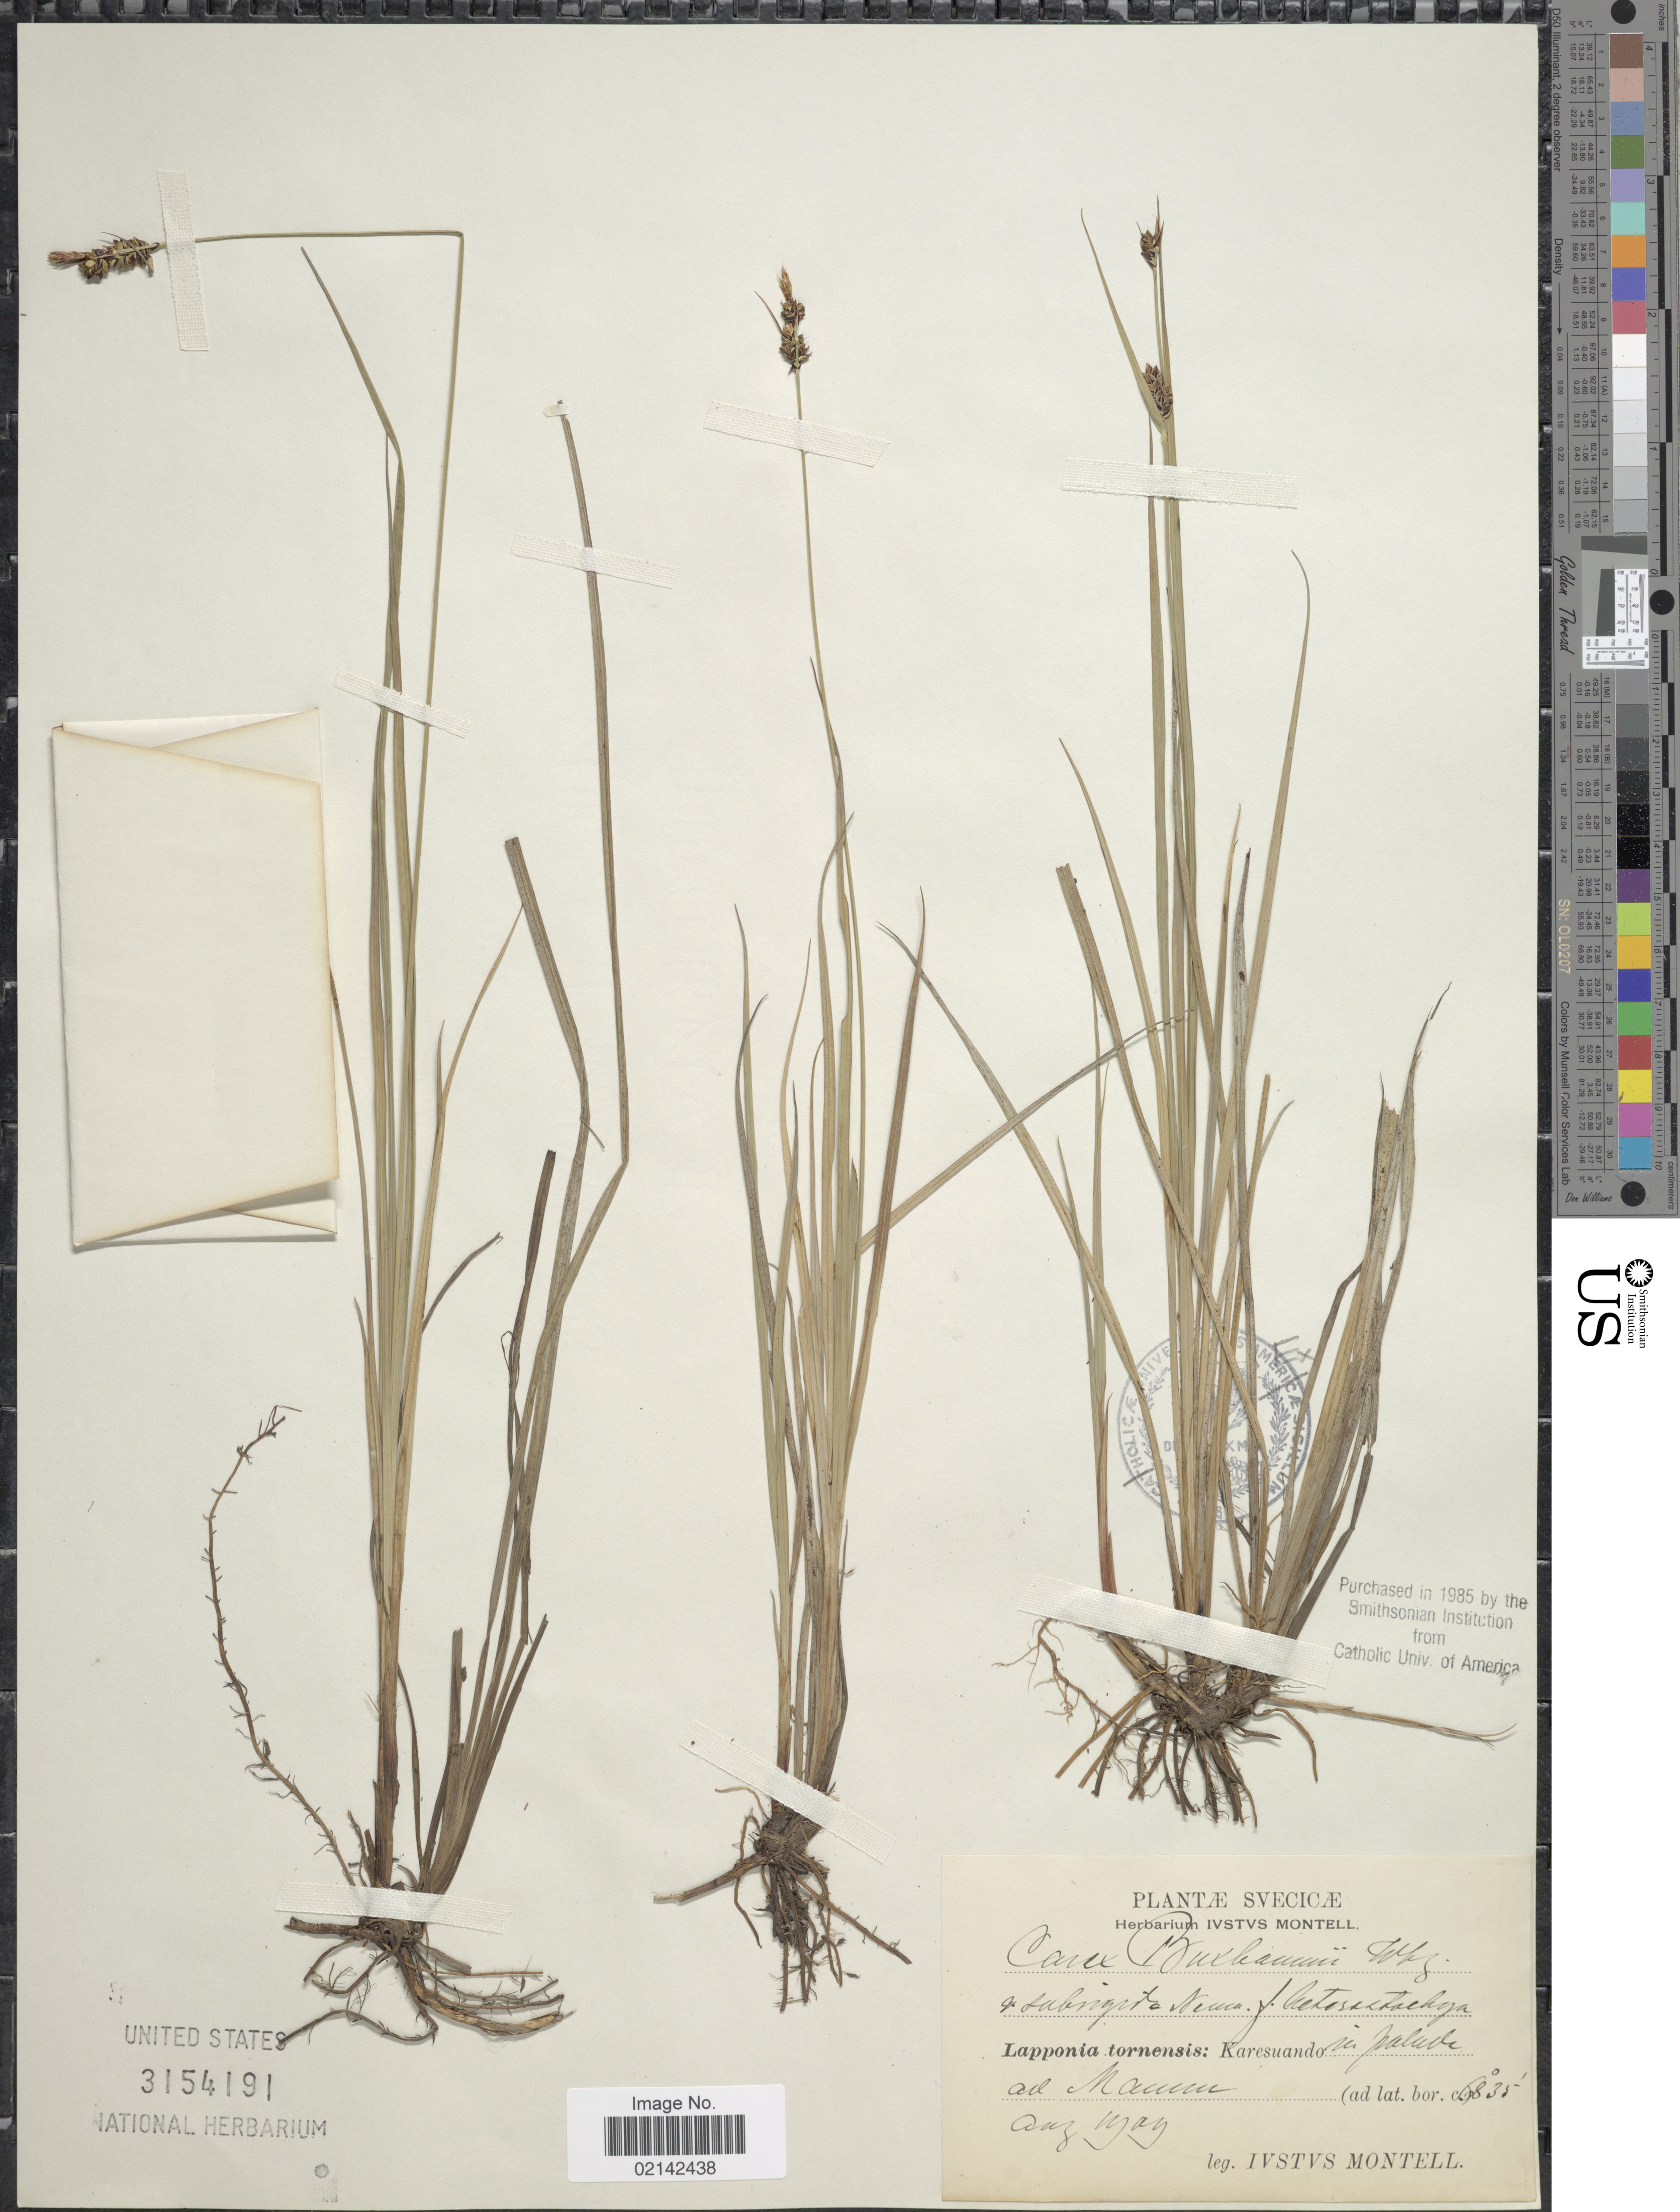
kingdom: Plantae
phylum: Tracheophyta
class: Liliopsida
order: Poales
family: Cyperaceae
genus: Carex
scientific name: Carex buxbaumii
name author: Wahlenb.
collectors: I. Montell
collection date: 1909-08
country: Sweden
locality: Suecicae, Lapponia tornensis: Karesuando in palude ad Maunu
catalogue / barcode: US 3154191